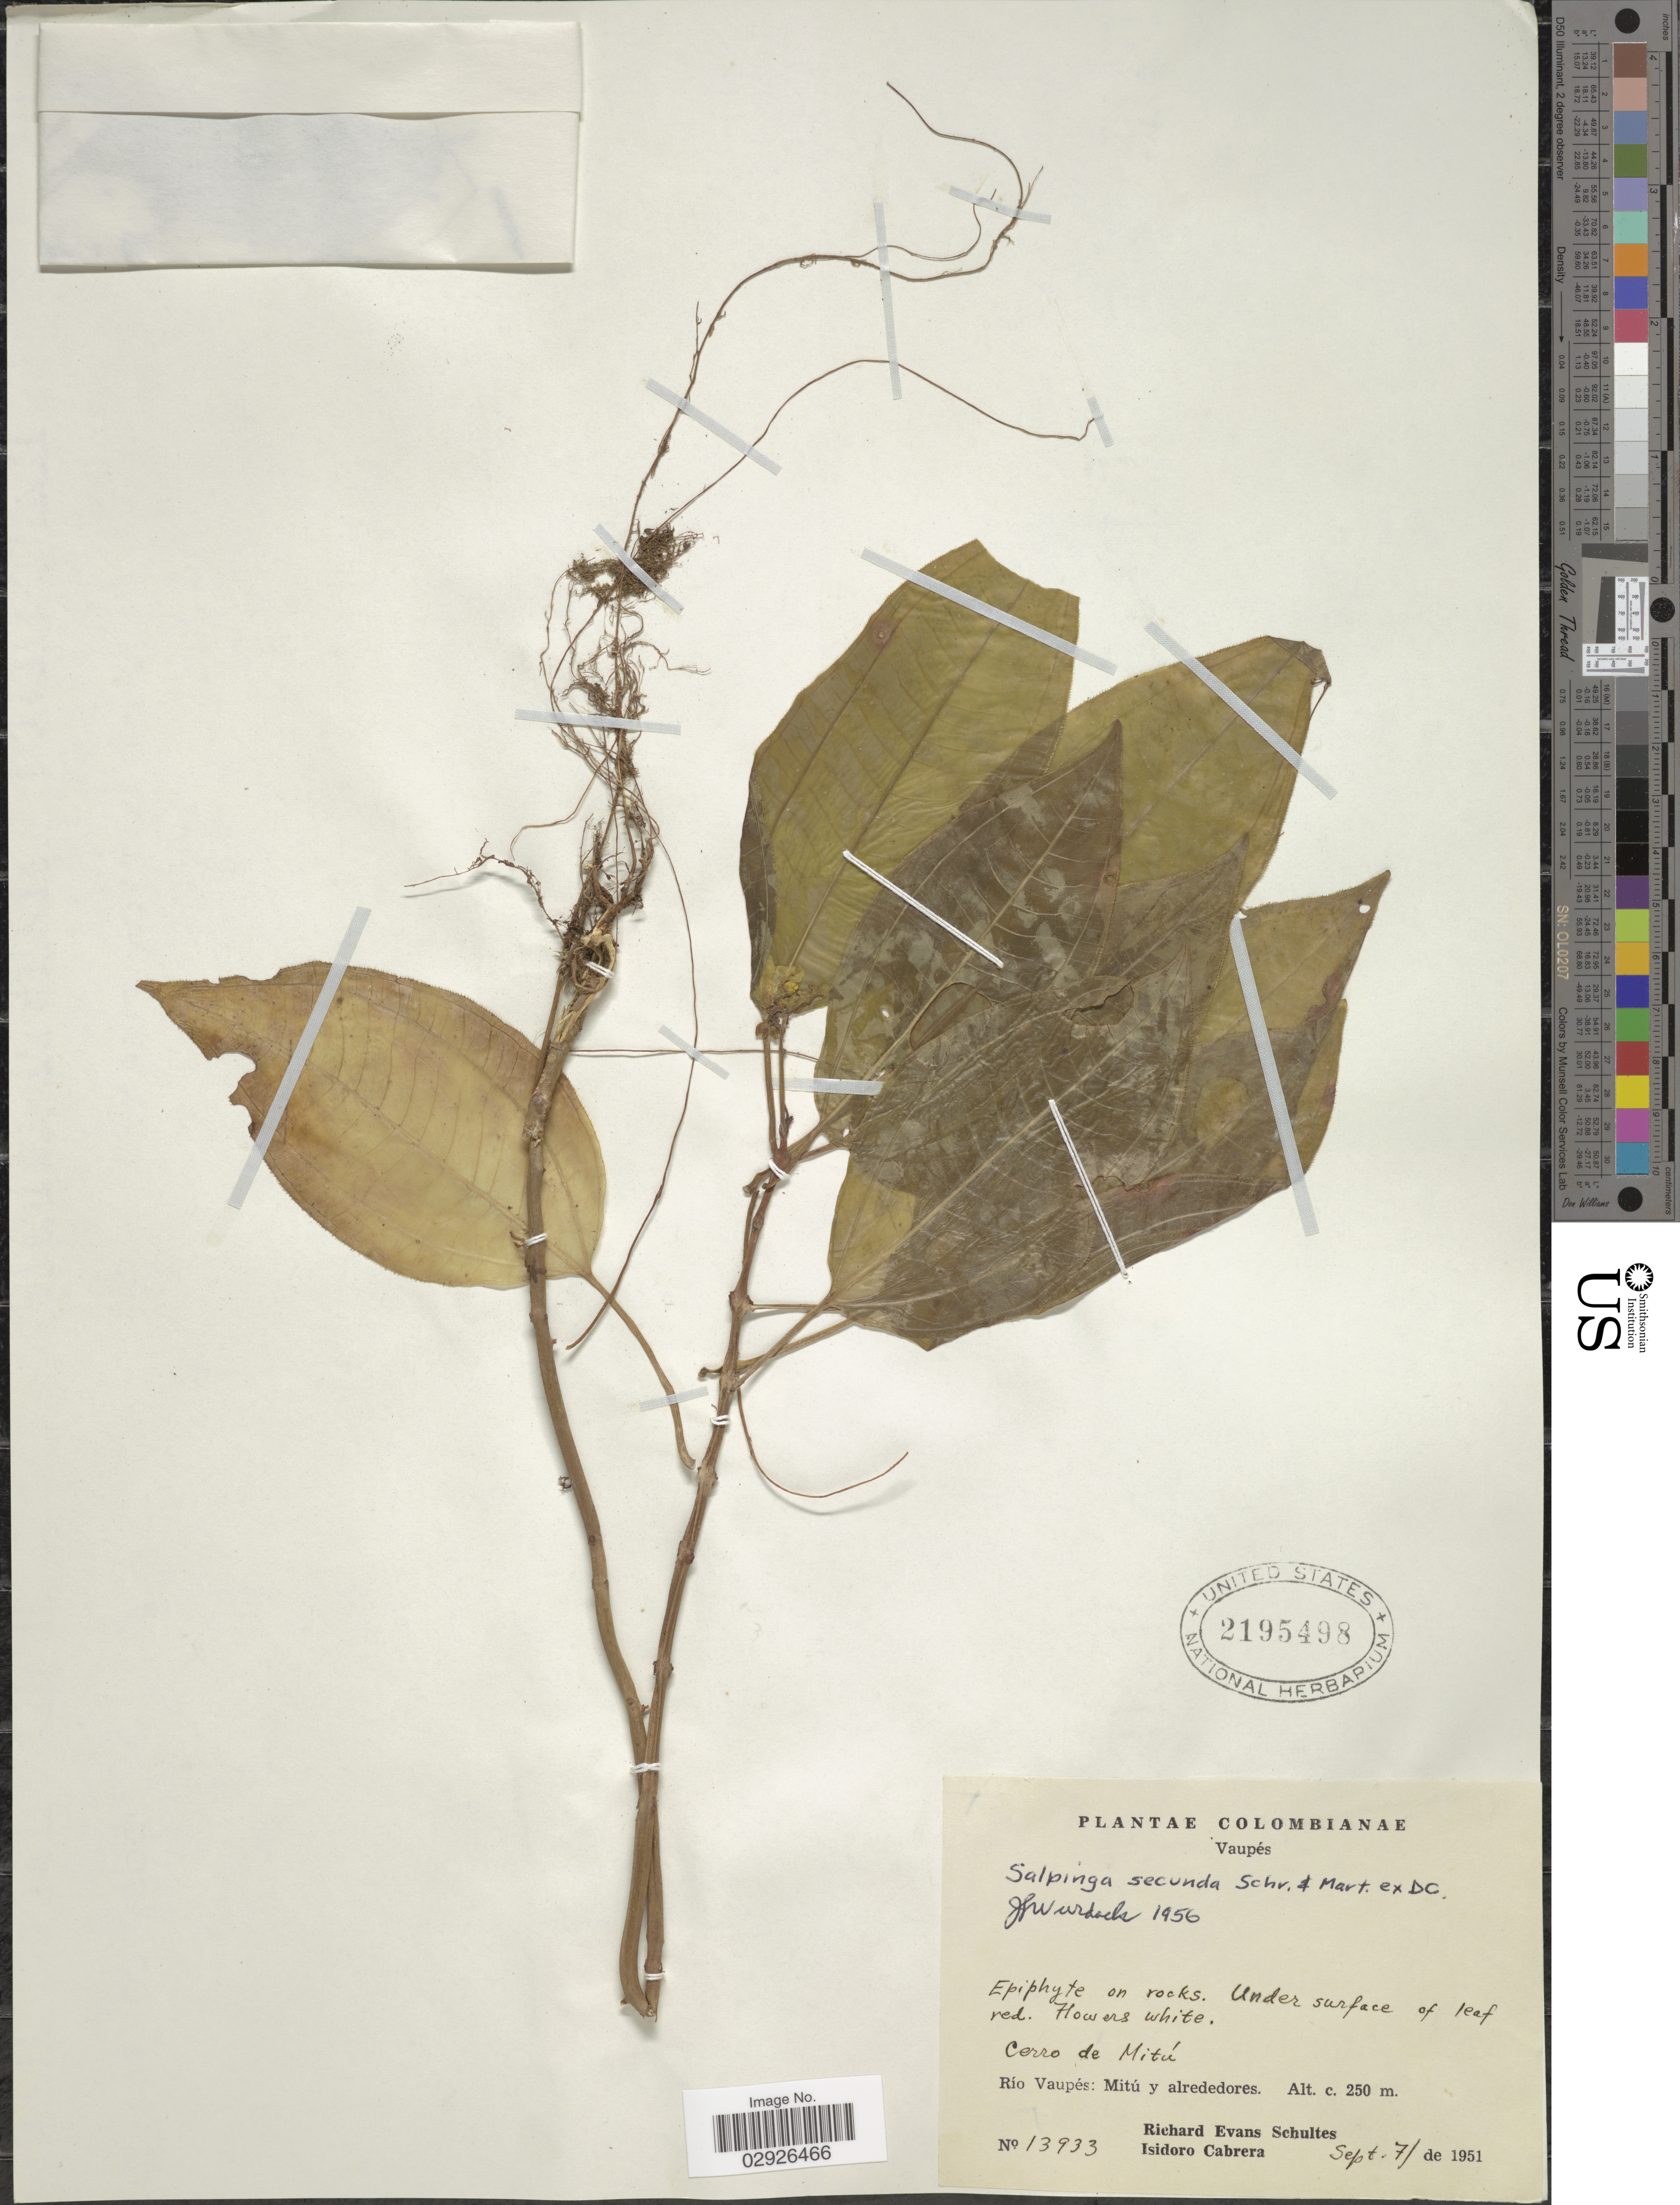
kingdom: Plantae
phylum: Tracheophyta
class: Magnoliopsida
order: Myrtales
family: Melastomataceae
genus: Salpinga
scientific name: Salpinga secunda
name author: Schrank & Mart. ex DC.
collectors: R. E. Schultes & I. Cabrera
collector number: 13933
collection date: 1951-09-07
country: Colombia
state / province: Vaupés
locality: Cerro de Mitú. Río Vaupés: Mitú y alrededores.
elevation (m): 250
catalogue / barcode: US 2195498